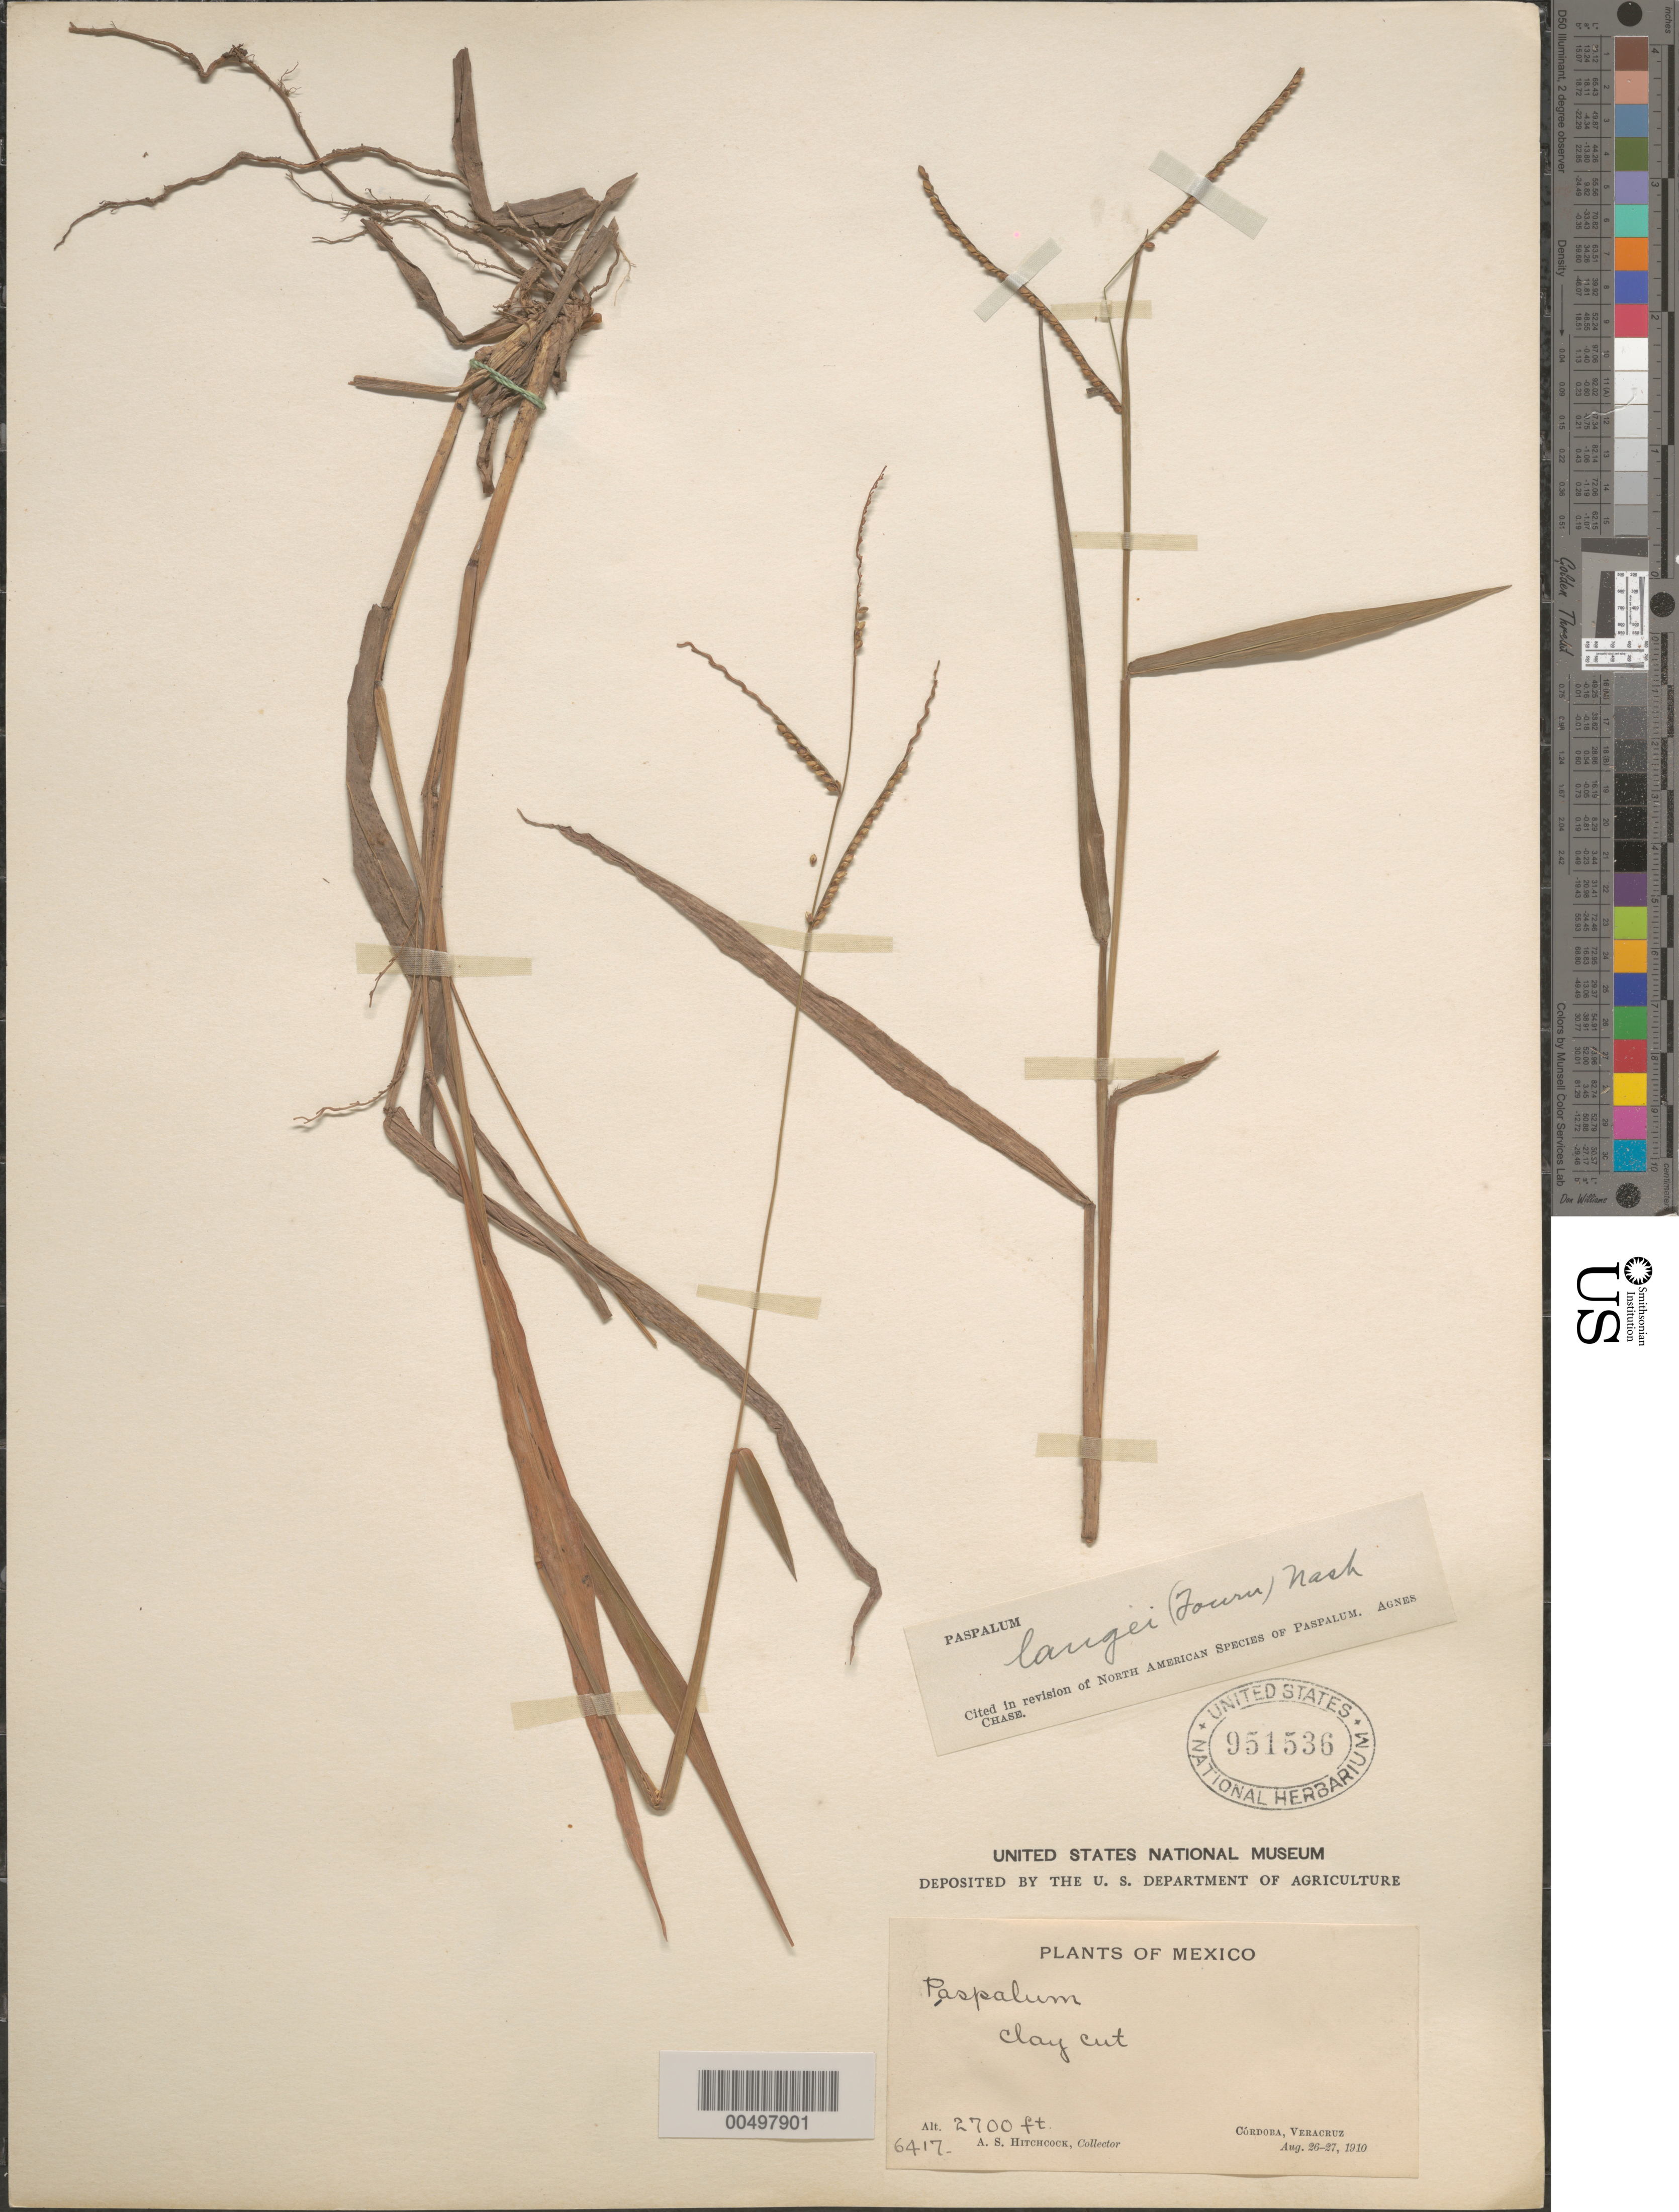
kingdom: Plantae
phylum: Tracheophyta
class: Liliopsida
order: Poales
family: Poaceae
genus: Paspalum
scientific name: Paspalum langei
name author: (E. Fourn.) Nash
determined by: Chase, [M.] Agnes, (US)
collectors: A. S. Hitchcock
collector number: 6417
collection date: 1910-08-26/1910-08-27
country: Mexico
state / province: Veracruz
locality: Cordoba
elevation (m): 823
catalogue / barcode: US 951536